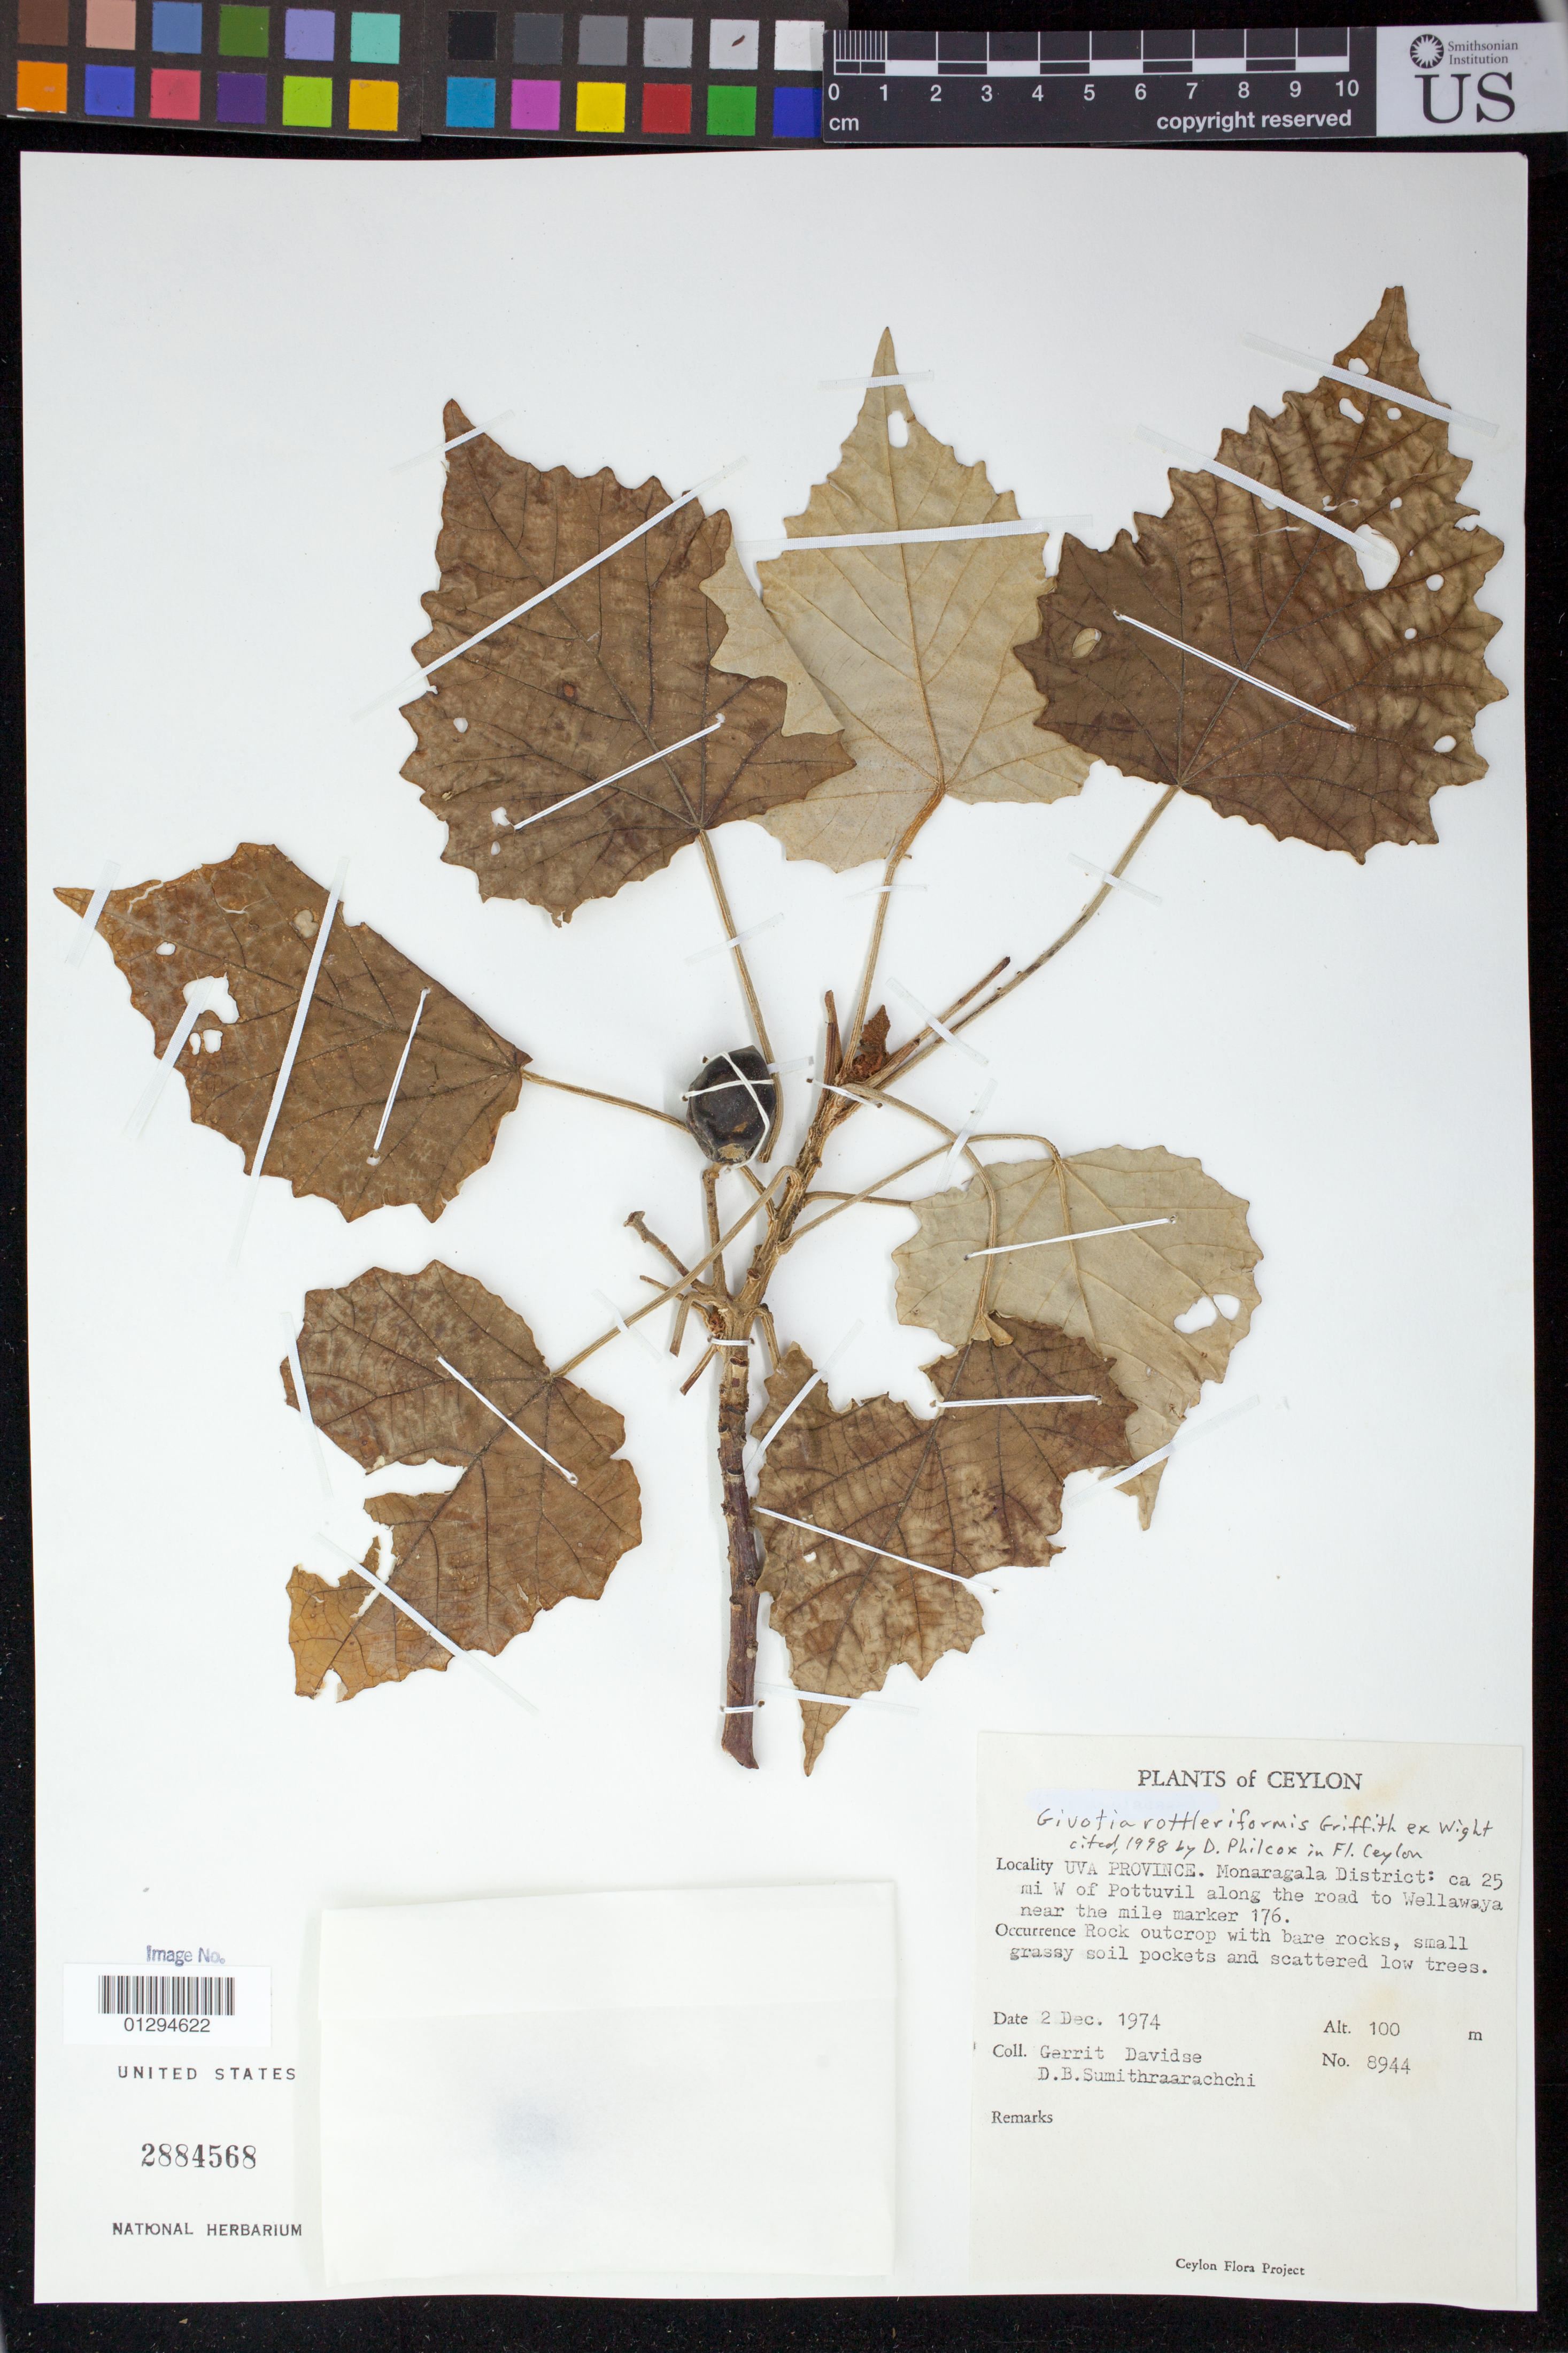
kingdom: Plantae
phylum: Tracheophyta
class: Magnoliopsida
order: Malpighiales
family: Euphorbiaceae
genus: Givotia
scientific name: Givotia rottleriformis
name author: Griff. ex Wight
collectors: G. Davidse & D. B. Sumithraarachchi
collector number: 8944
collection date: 1974-12-02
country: Sri Lanka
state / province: Uva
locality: Monaragala District: ca 25 mi W of Pottuvil along the road to Wellawaya near the mile marker 176.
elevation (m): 100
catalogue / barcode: US 2884568